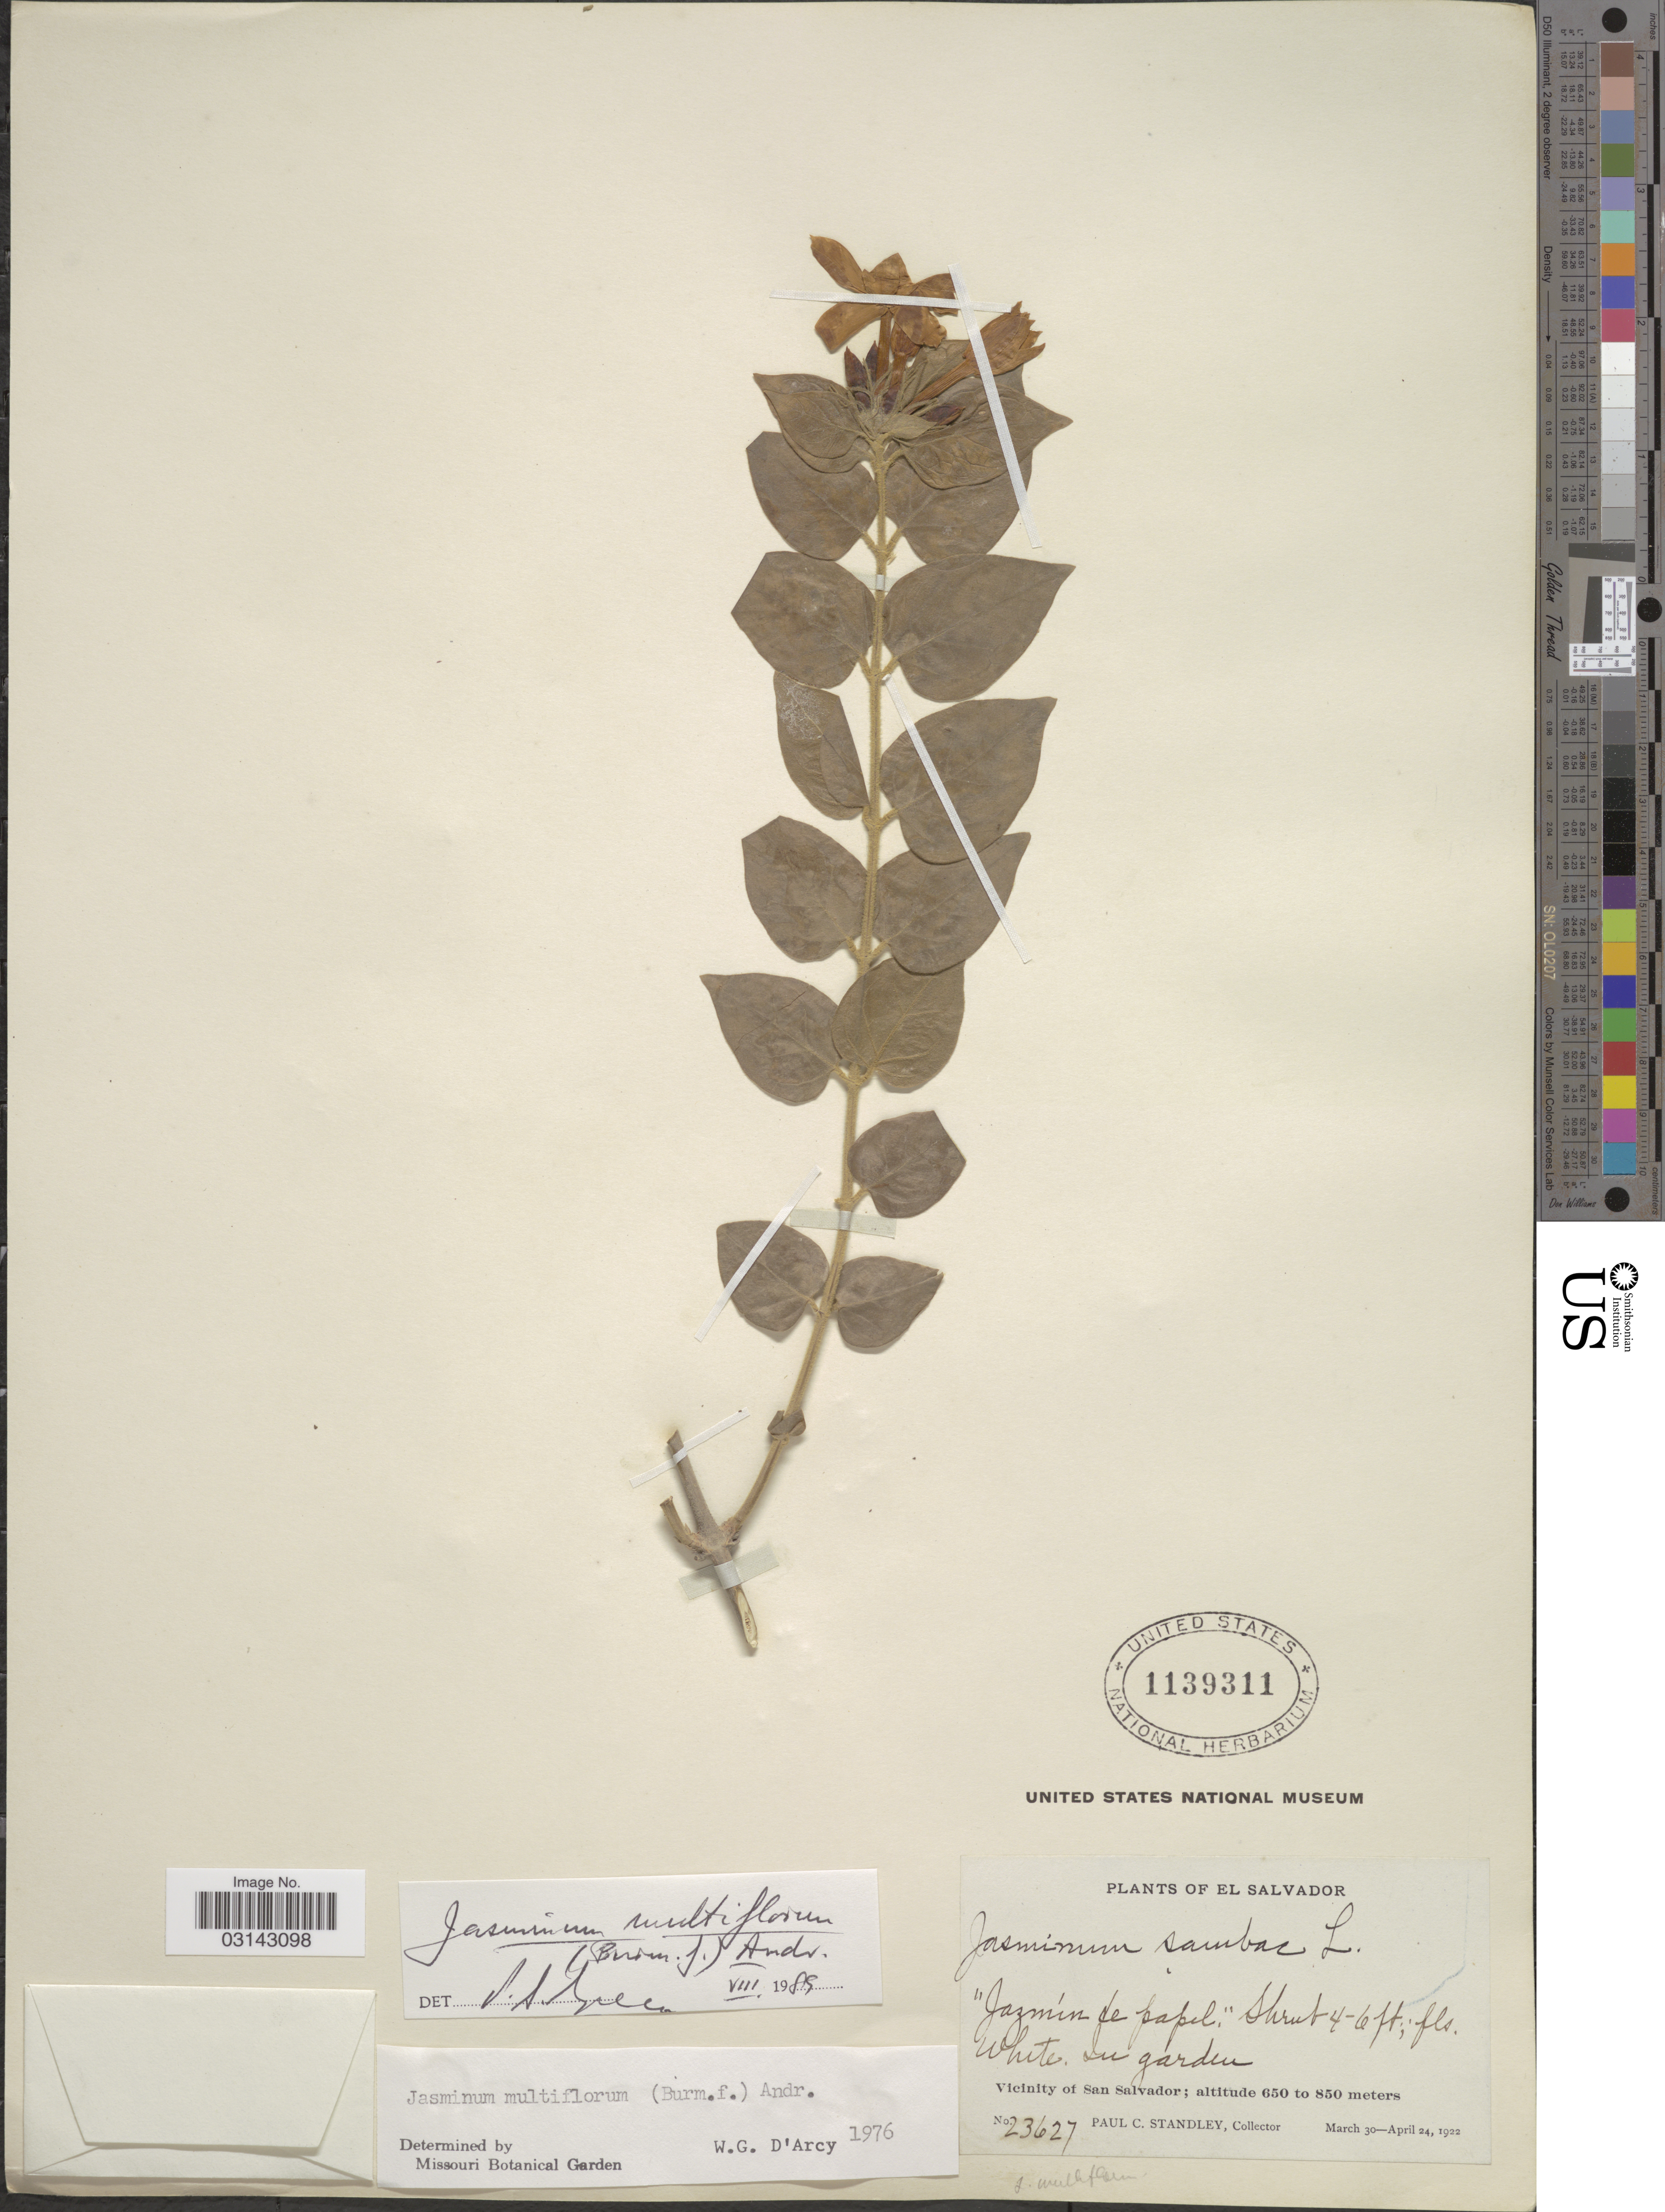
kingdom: Plantae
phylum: Tracheophyta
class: Magnoliopsida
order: Lamiales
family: Oleaceae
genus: Jasminum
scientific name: Jasminum multiflorum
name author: (Burm. f.) Andrews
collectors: P. C. Standley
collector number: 23627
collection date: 1922-03-30/1922-04-24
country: El Salvador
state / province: San Salvador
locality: In garden. Vicinity of San Salvador.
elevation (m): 650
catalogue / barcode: US 1139311